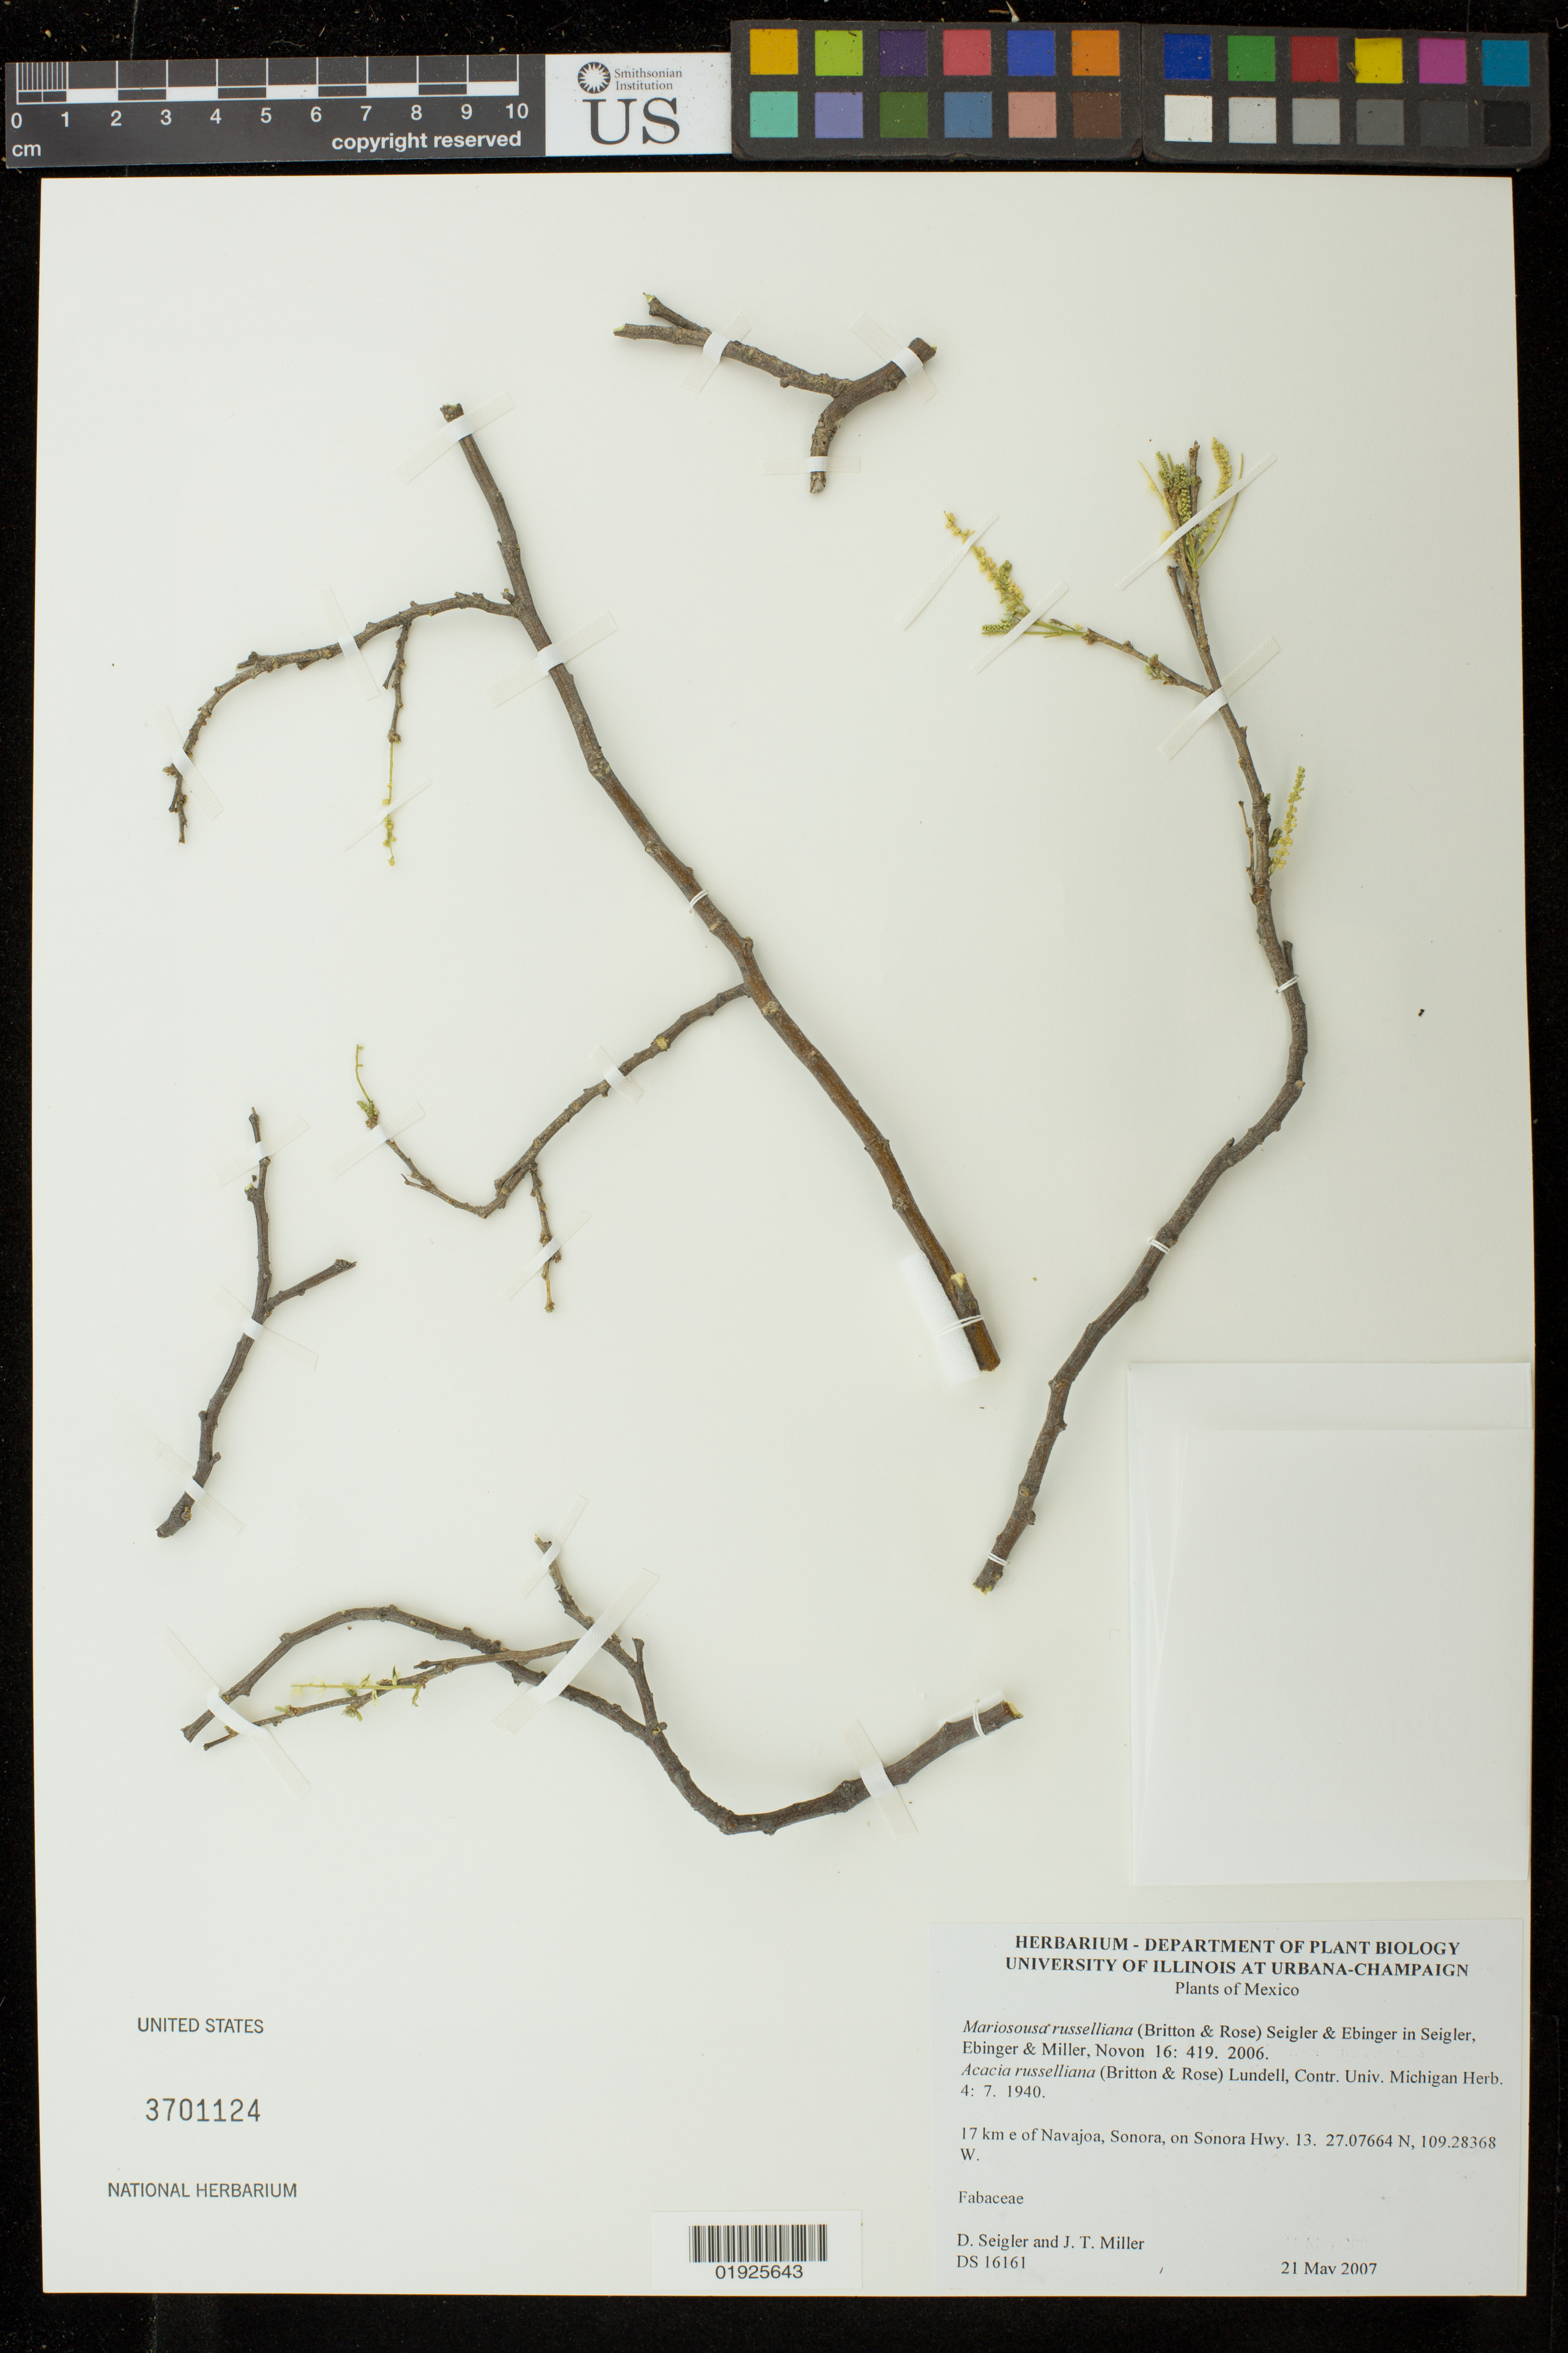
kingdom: Plantae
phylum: Tracheophyta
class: Magnoliopsida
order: Fabales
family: Fabaceae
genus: Mariosousa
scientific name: Mariosousa russelliana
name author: (Britton & Rose) Seigler & Ebinger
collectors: D. S. Seigler & J. T. Miller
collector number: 16161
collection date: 2007-05-21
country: Mexico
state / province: Sonora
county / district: Navojoa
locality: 17 km E of Navajoa on Sonora Hwy 13.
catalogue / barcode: US 3701124